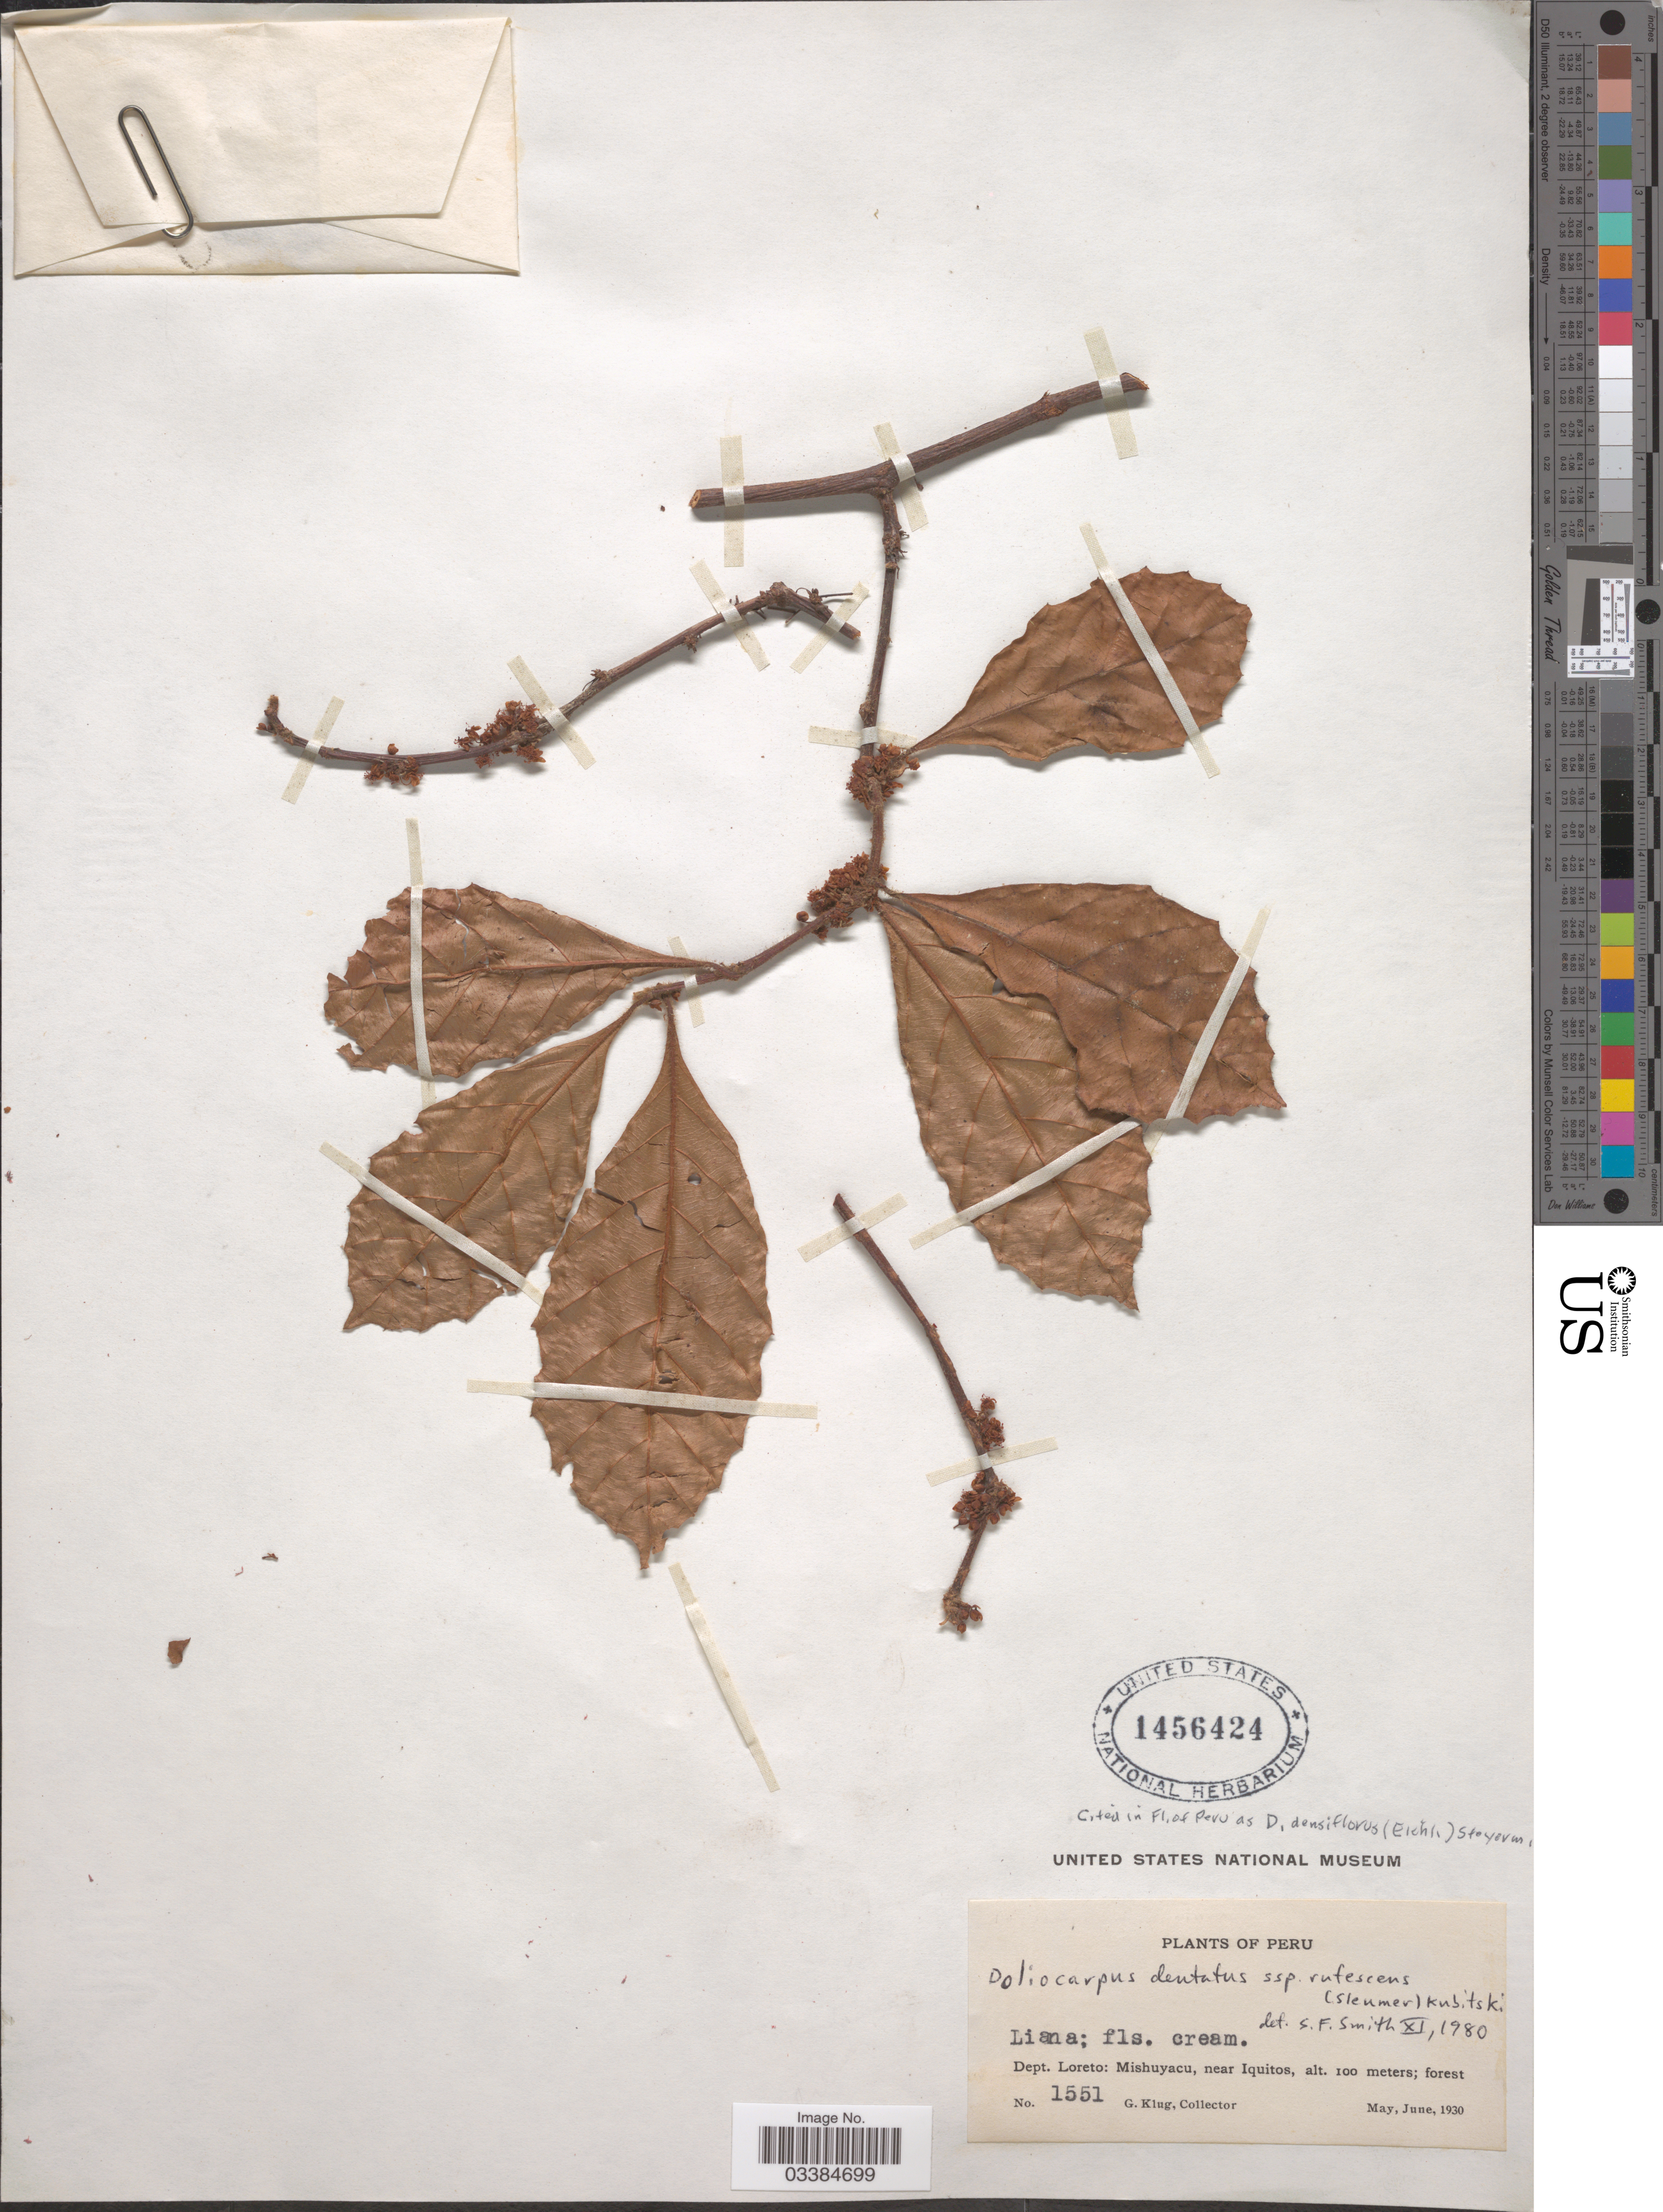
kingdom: Plantae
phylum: Tracheophyta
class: Magnoliopsida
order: Dilleniales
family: Dilleniaceae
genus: Doliocarpus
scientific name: Doliocarpus dentatus subsp. rufescens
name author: (Sleumer) Kubitzki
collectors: G. Klug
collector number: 1551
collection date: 1930-05/1930-06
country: Peru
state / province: Loreto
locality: Dept. Loreto: Mishuyacu, near Iquitos.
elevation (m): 100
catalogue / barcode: US 1456424